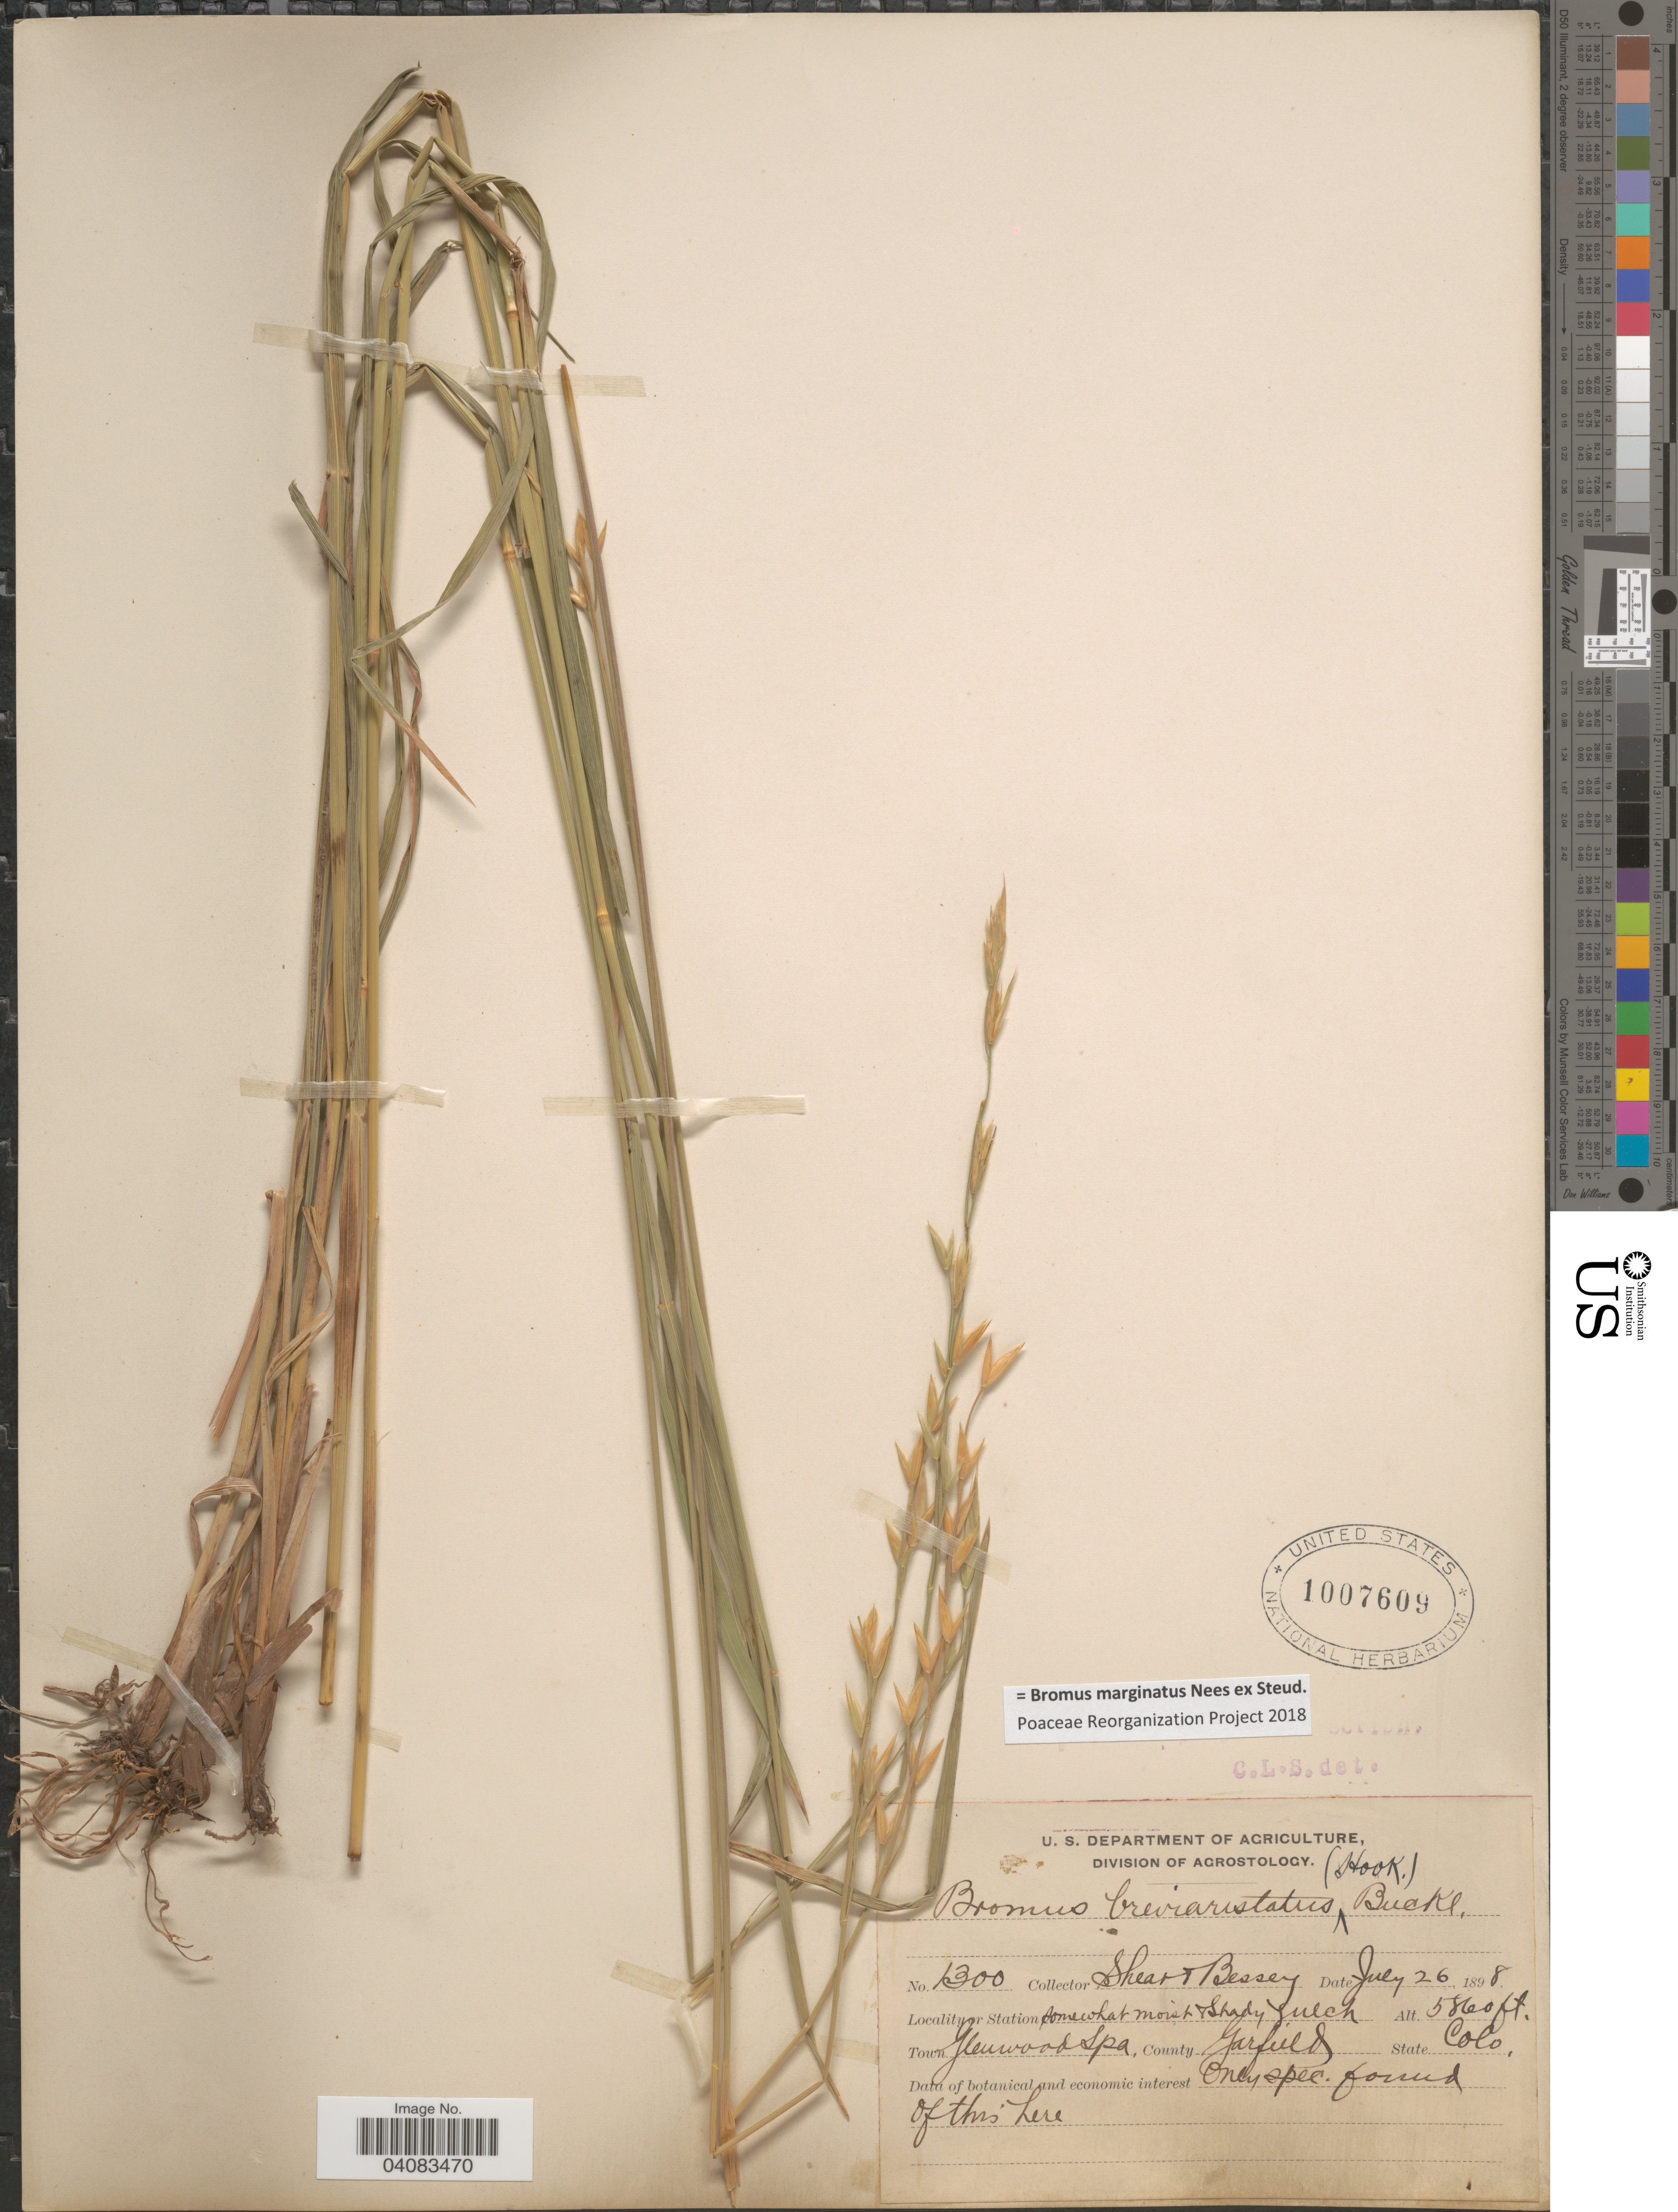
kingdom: Plantae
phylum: Tracheophyta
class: Liliopsida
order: Poales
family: Poaceae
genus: Bromus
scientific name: Bromus marginatus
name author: Nees ex Steud.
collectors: -- Shear & -. Bessey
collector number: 1300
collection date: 1898-07-26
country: United States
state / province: Colorado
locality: Town Glenwoods Spa, County Garfield.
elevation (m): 1786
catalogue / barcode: US 1007609